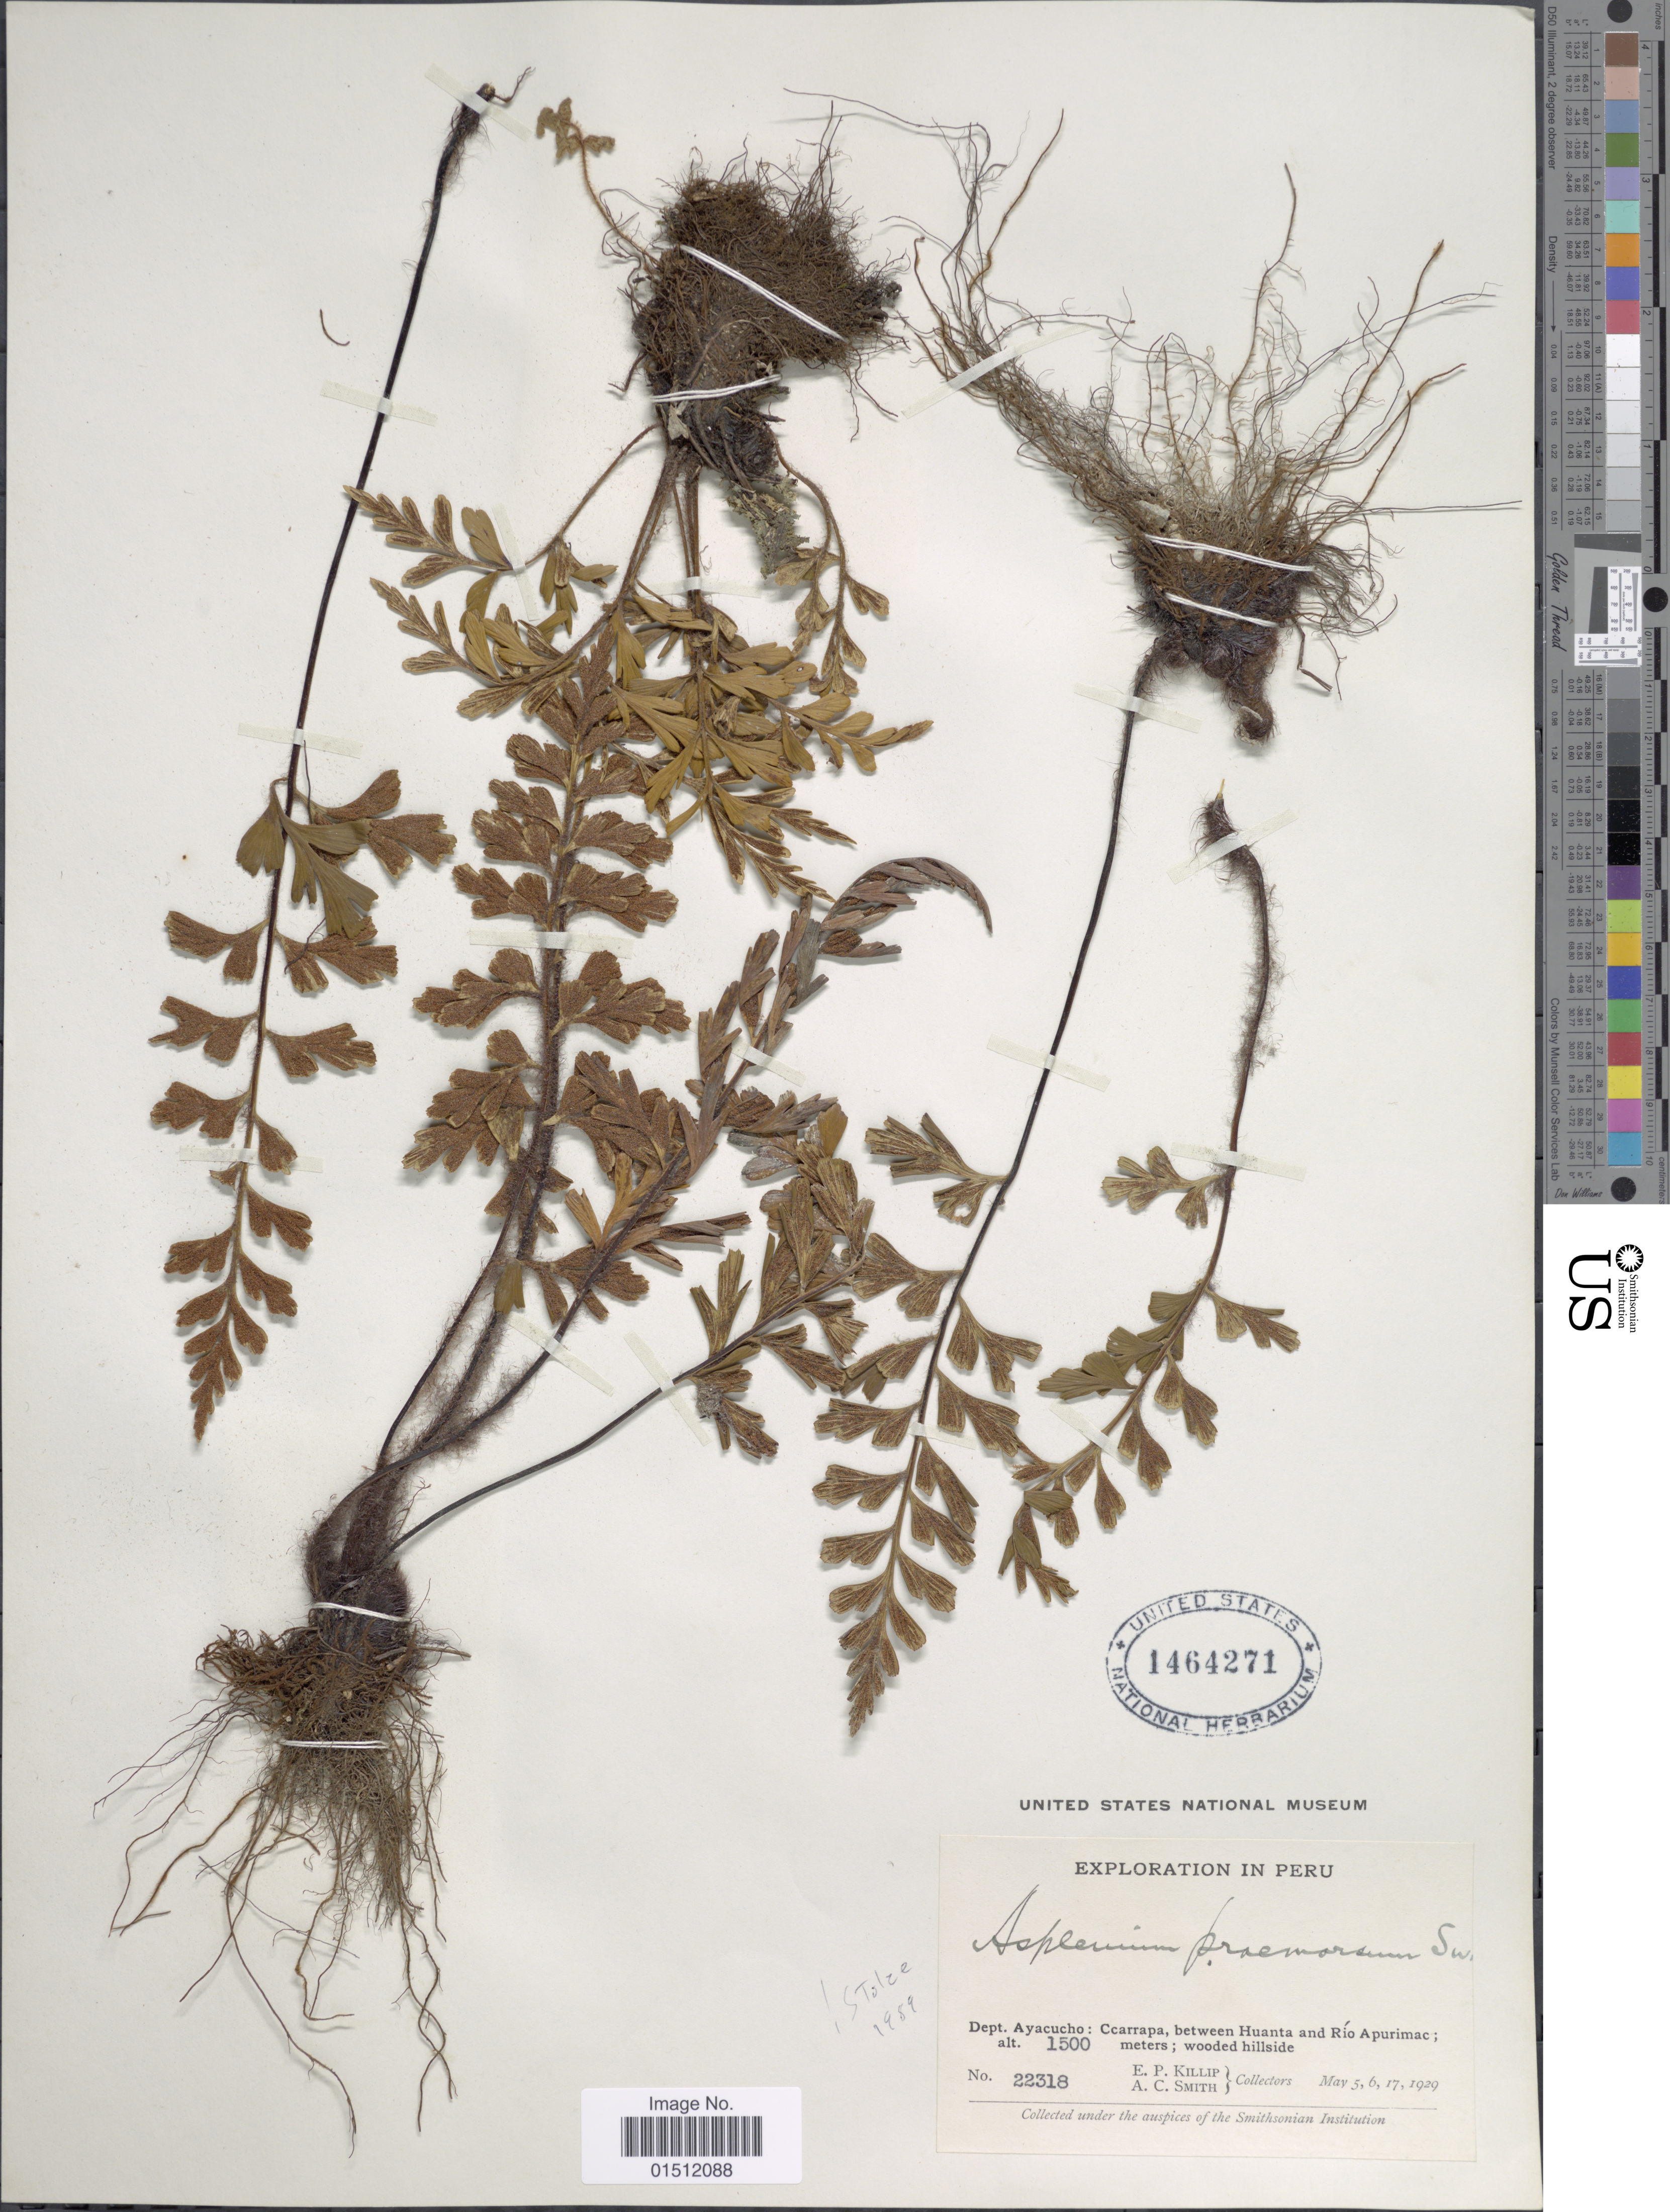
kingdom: Plantae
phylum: Tracheophyta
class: Polypodiopsida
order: Polypodiales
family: Aspleniaceae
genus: Asplenium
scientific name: Asplenium praemorsum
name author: Sw.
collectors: E. P. Killip & A. C. Smith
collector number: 22318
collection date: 1929-05-05/1929-05-17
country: Peru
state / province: Ayacucho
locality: Dept. Ayacucho: Ccarrapa, between Huanta and Rio Apurimac.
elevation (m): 1500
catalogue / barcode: US 1464271